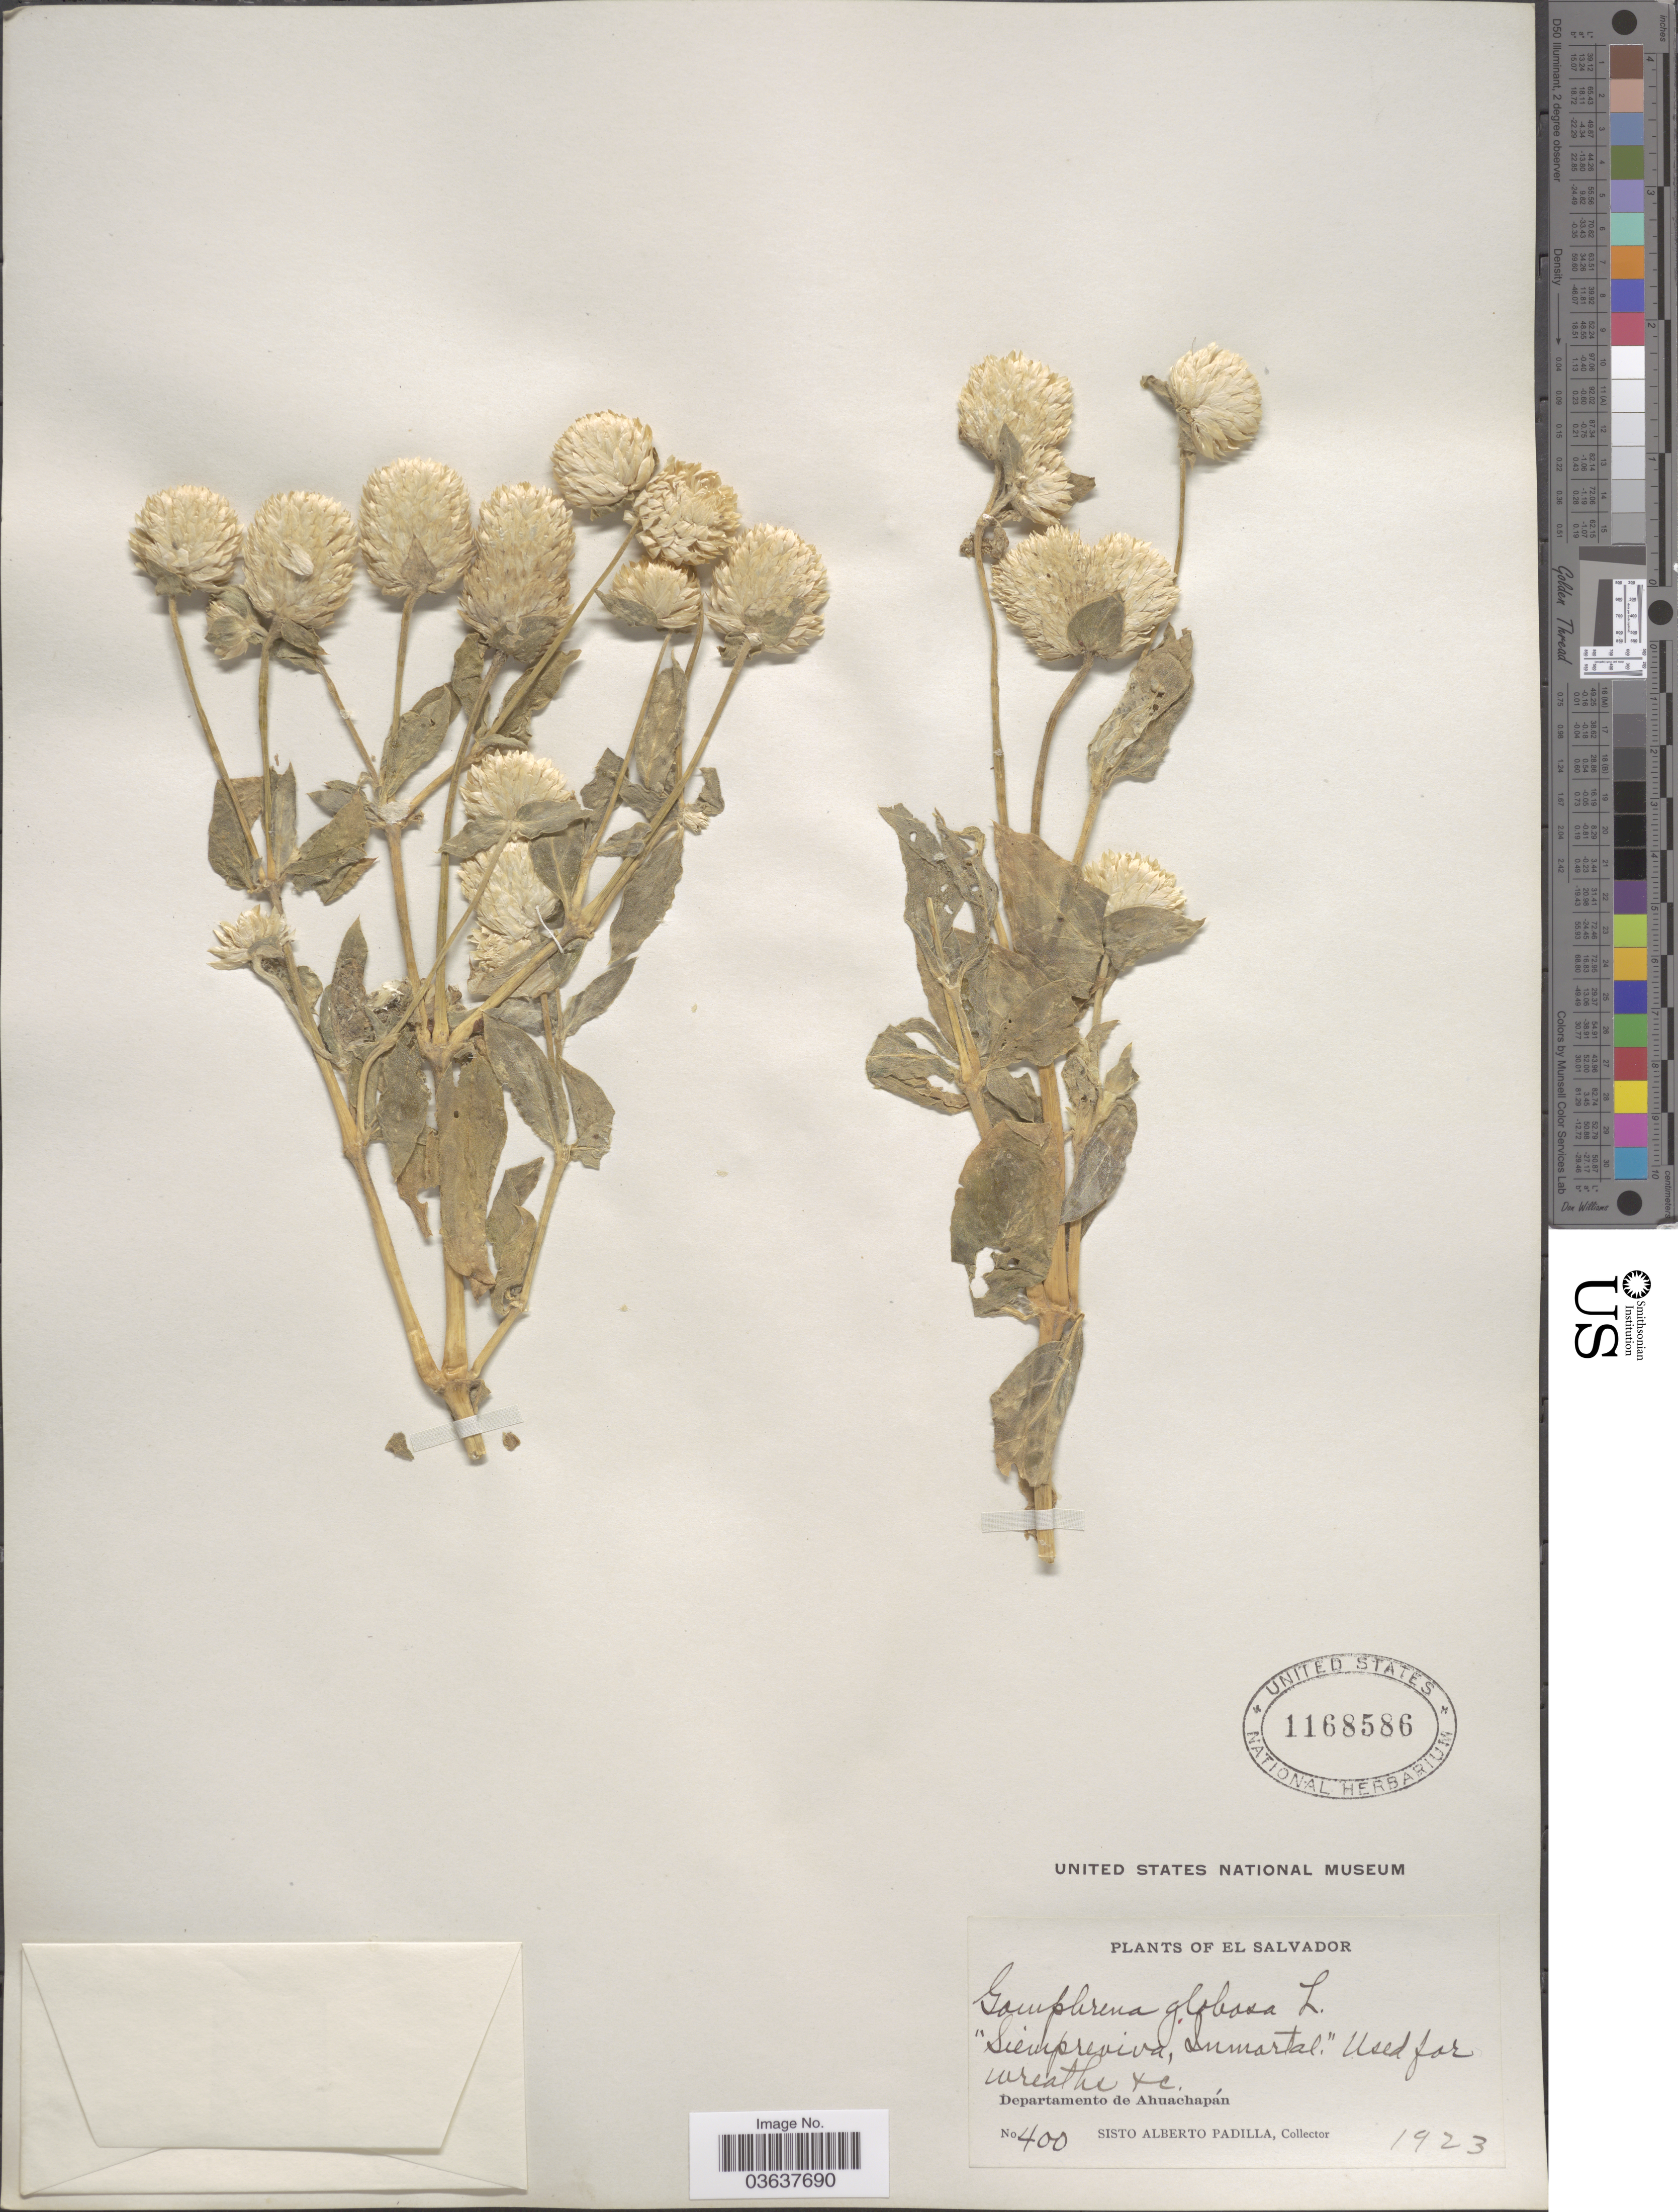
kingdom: Plantae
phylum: Tracheophyta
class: Magnoliopsida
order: Caryophyllales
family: Amaranthaceae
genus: Gomphrena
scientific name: Gomphrena globosa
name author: L.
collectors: S. A. Padilla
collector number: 400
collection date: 1923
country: El Salvador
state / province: Ahuachapan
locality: Departamento de Ahuachapán.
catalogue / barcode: US 1168586